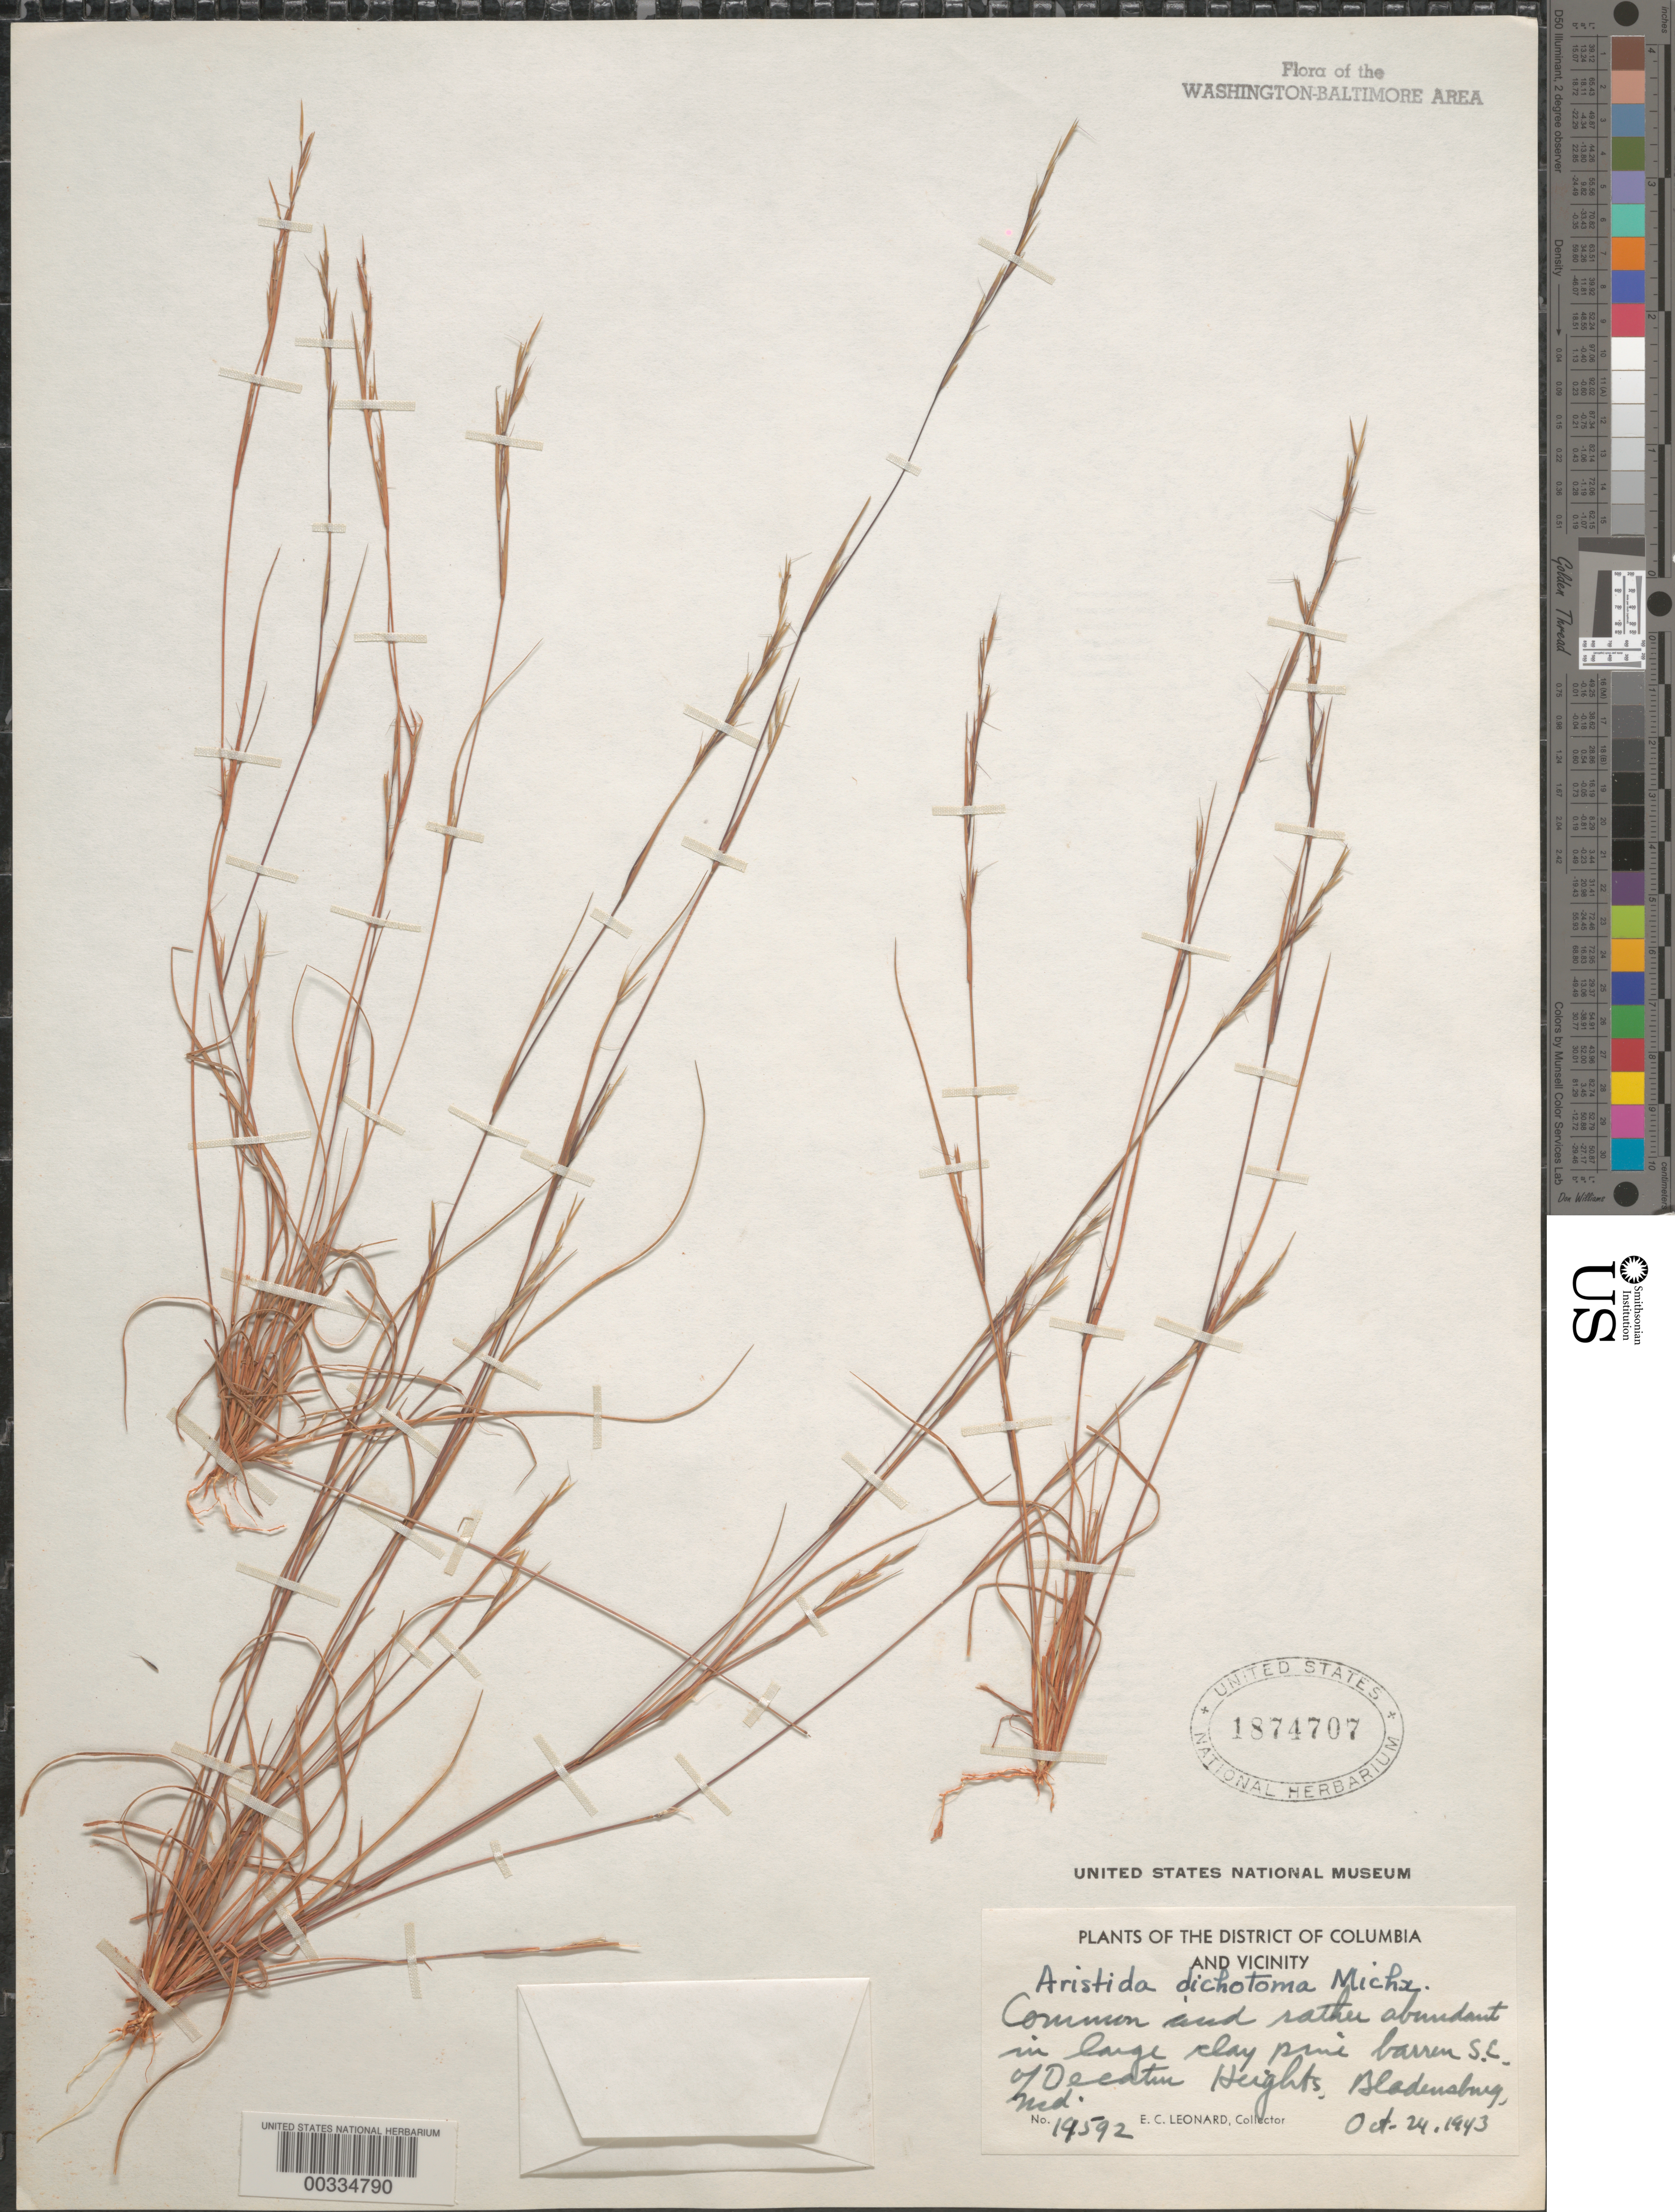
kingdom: Plantae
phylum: Tracheophyta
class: Liliopsida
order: Poales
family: Poaceae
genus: Aristida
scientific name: Aristida dichotoma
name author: Michx.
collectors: E. C. Leonard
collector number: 19592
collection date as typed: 24 Oct 1943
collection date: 1943-10-24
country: United States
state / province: Maryland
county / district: Prince George's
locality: Southeast of Decatur Heights, Bladensburg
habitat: In large clay pine barren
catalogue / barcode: US 1874707